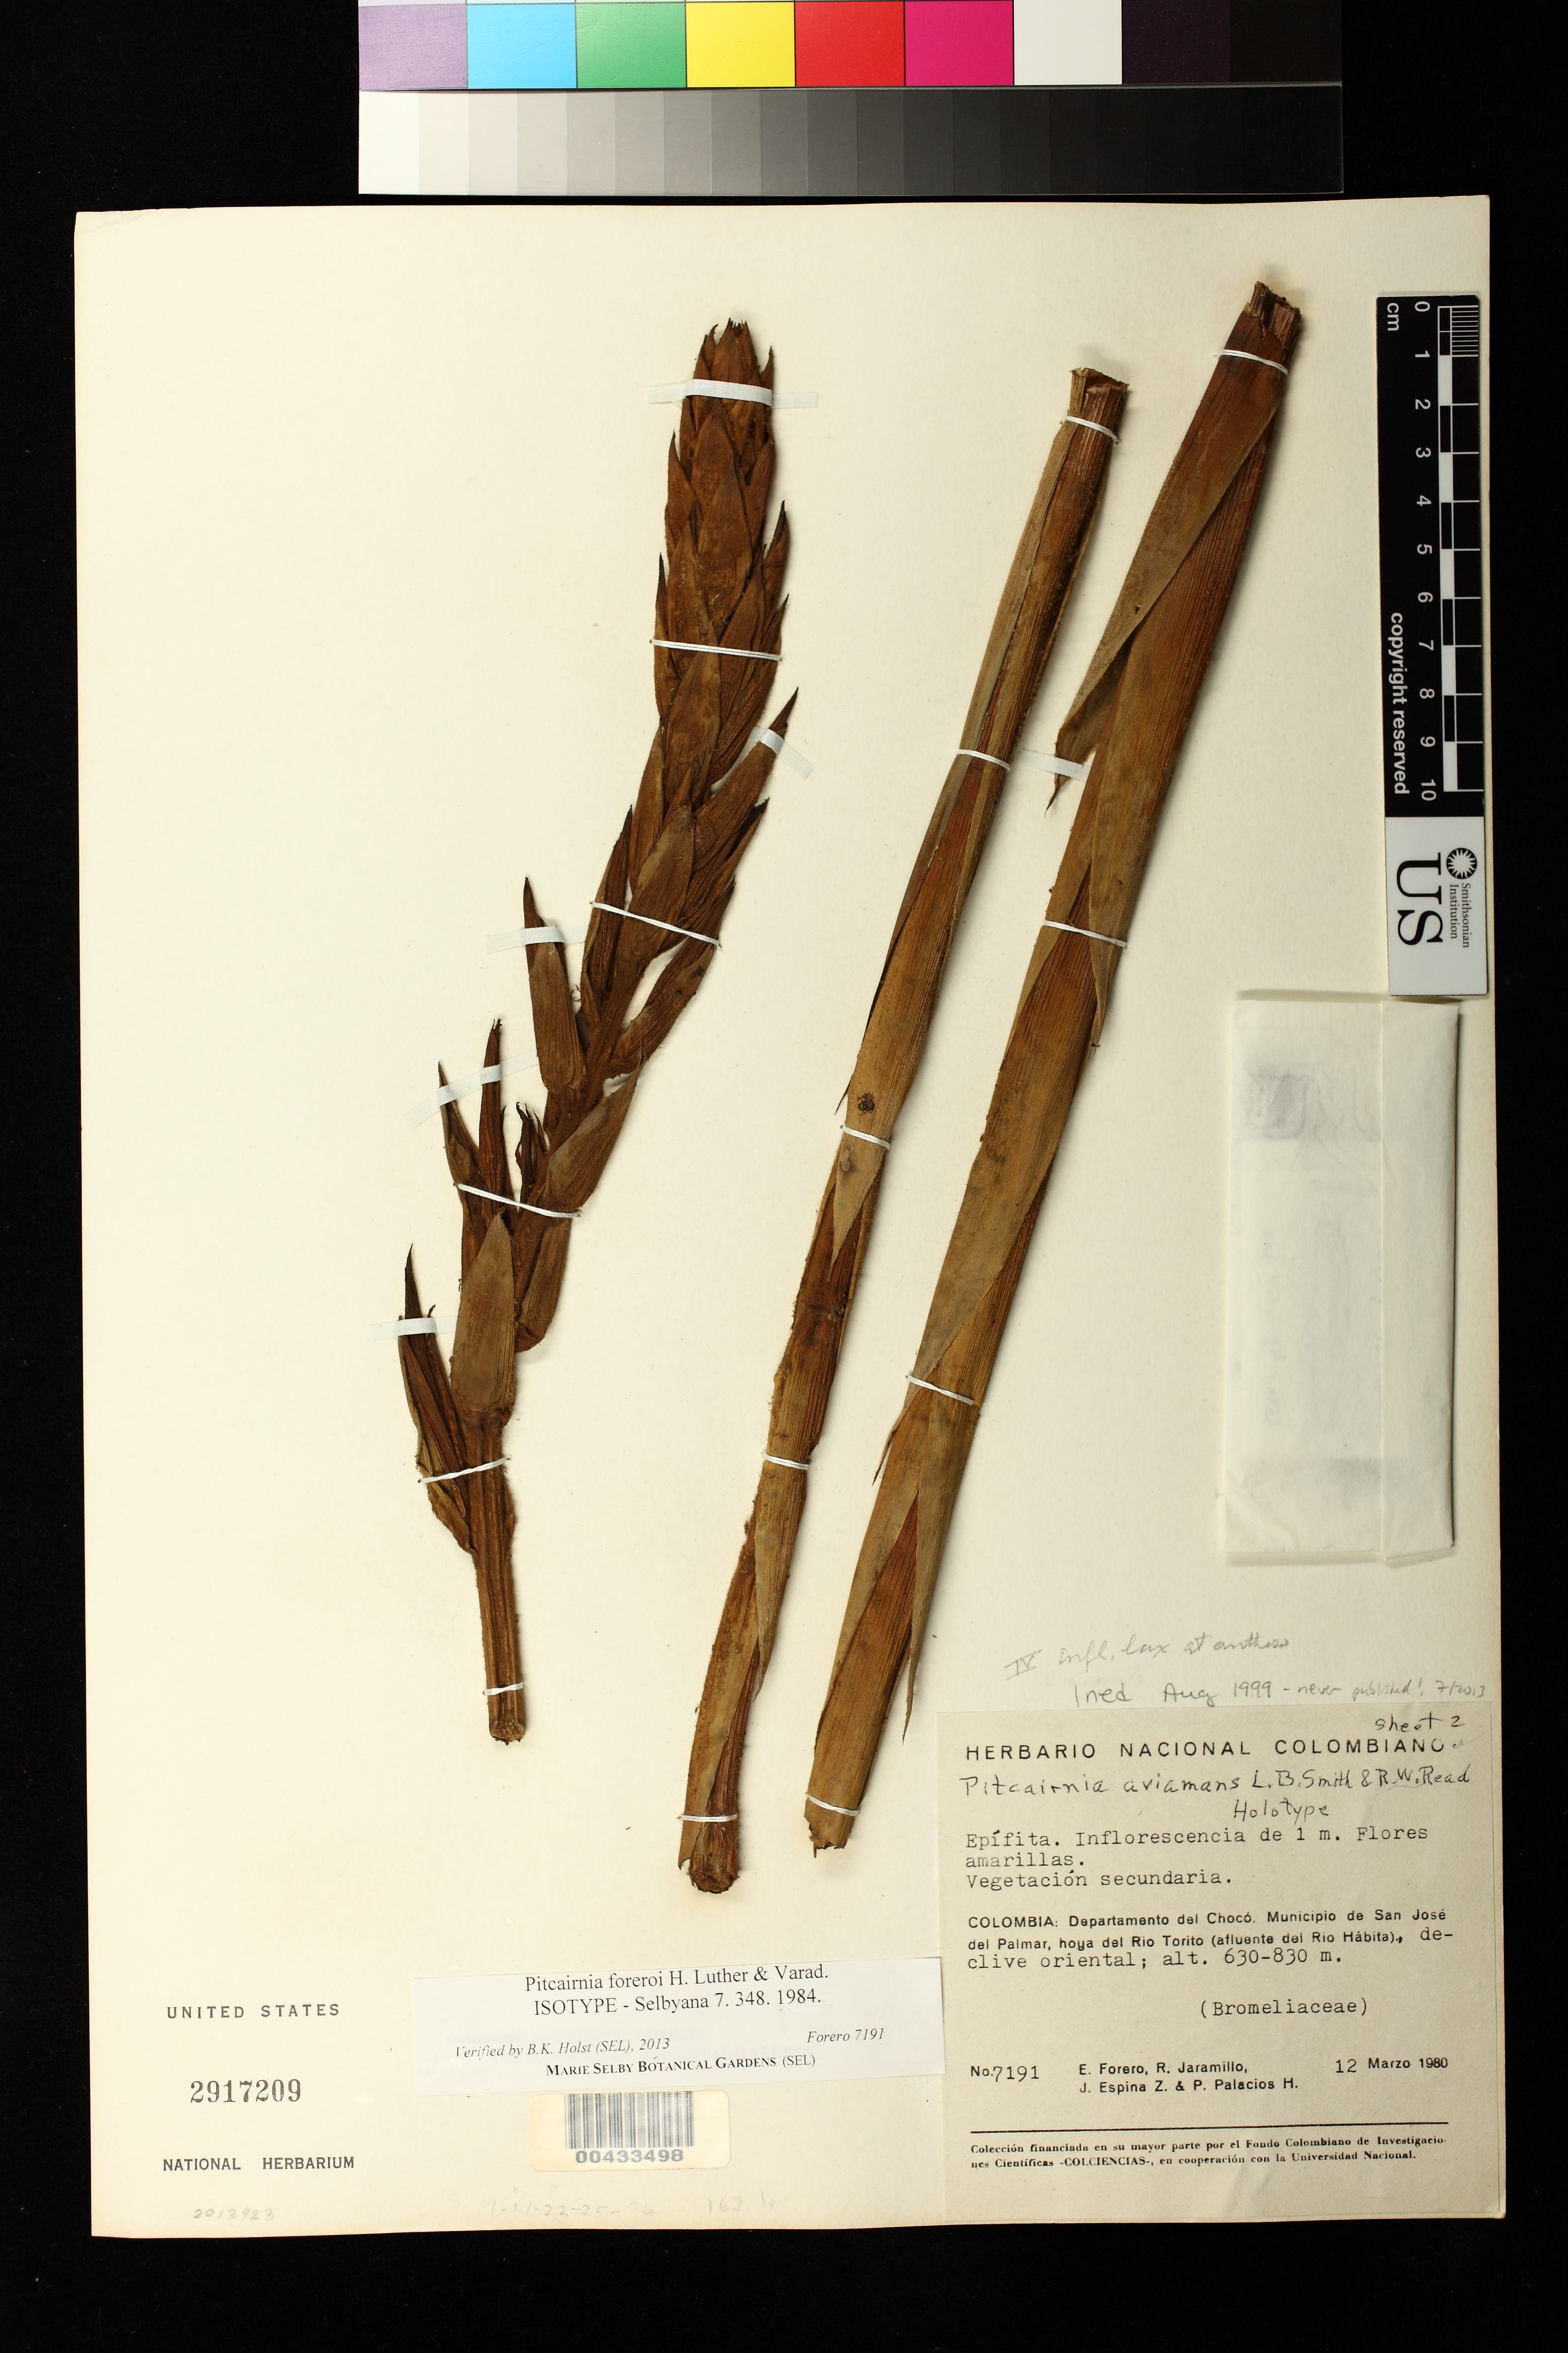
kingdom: Plantae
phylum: Tracheophyta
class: Liliopsida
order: Poales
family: Bromeliaceae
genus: Pitcairnia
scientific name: Pitcairnia foreroi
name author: H. Luther & G.S. Varad.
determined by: Holst, Bruce K.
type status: Isotype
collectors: E. Forero, R. Jaramillo M., J. Espina Z. & P. Palacios H.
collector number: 7191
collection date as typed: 12 Mar 1980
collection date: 1980-03-12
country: Colombia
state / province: Chocó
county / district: San Jose del Palmar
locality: Departamento del Chocó. Municipio de San José del Palmer, hoya del Rio Torito (afluente del Rio Hábita), declive Oriental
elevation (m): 630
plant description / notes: Annotated (undated, L.B. Smith script) as holotype of Pitcairnia aviamans L.B. Smith & R.W. Read; name never published.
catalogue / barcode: US 2917209